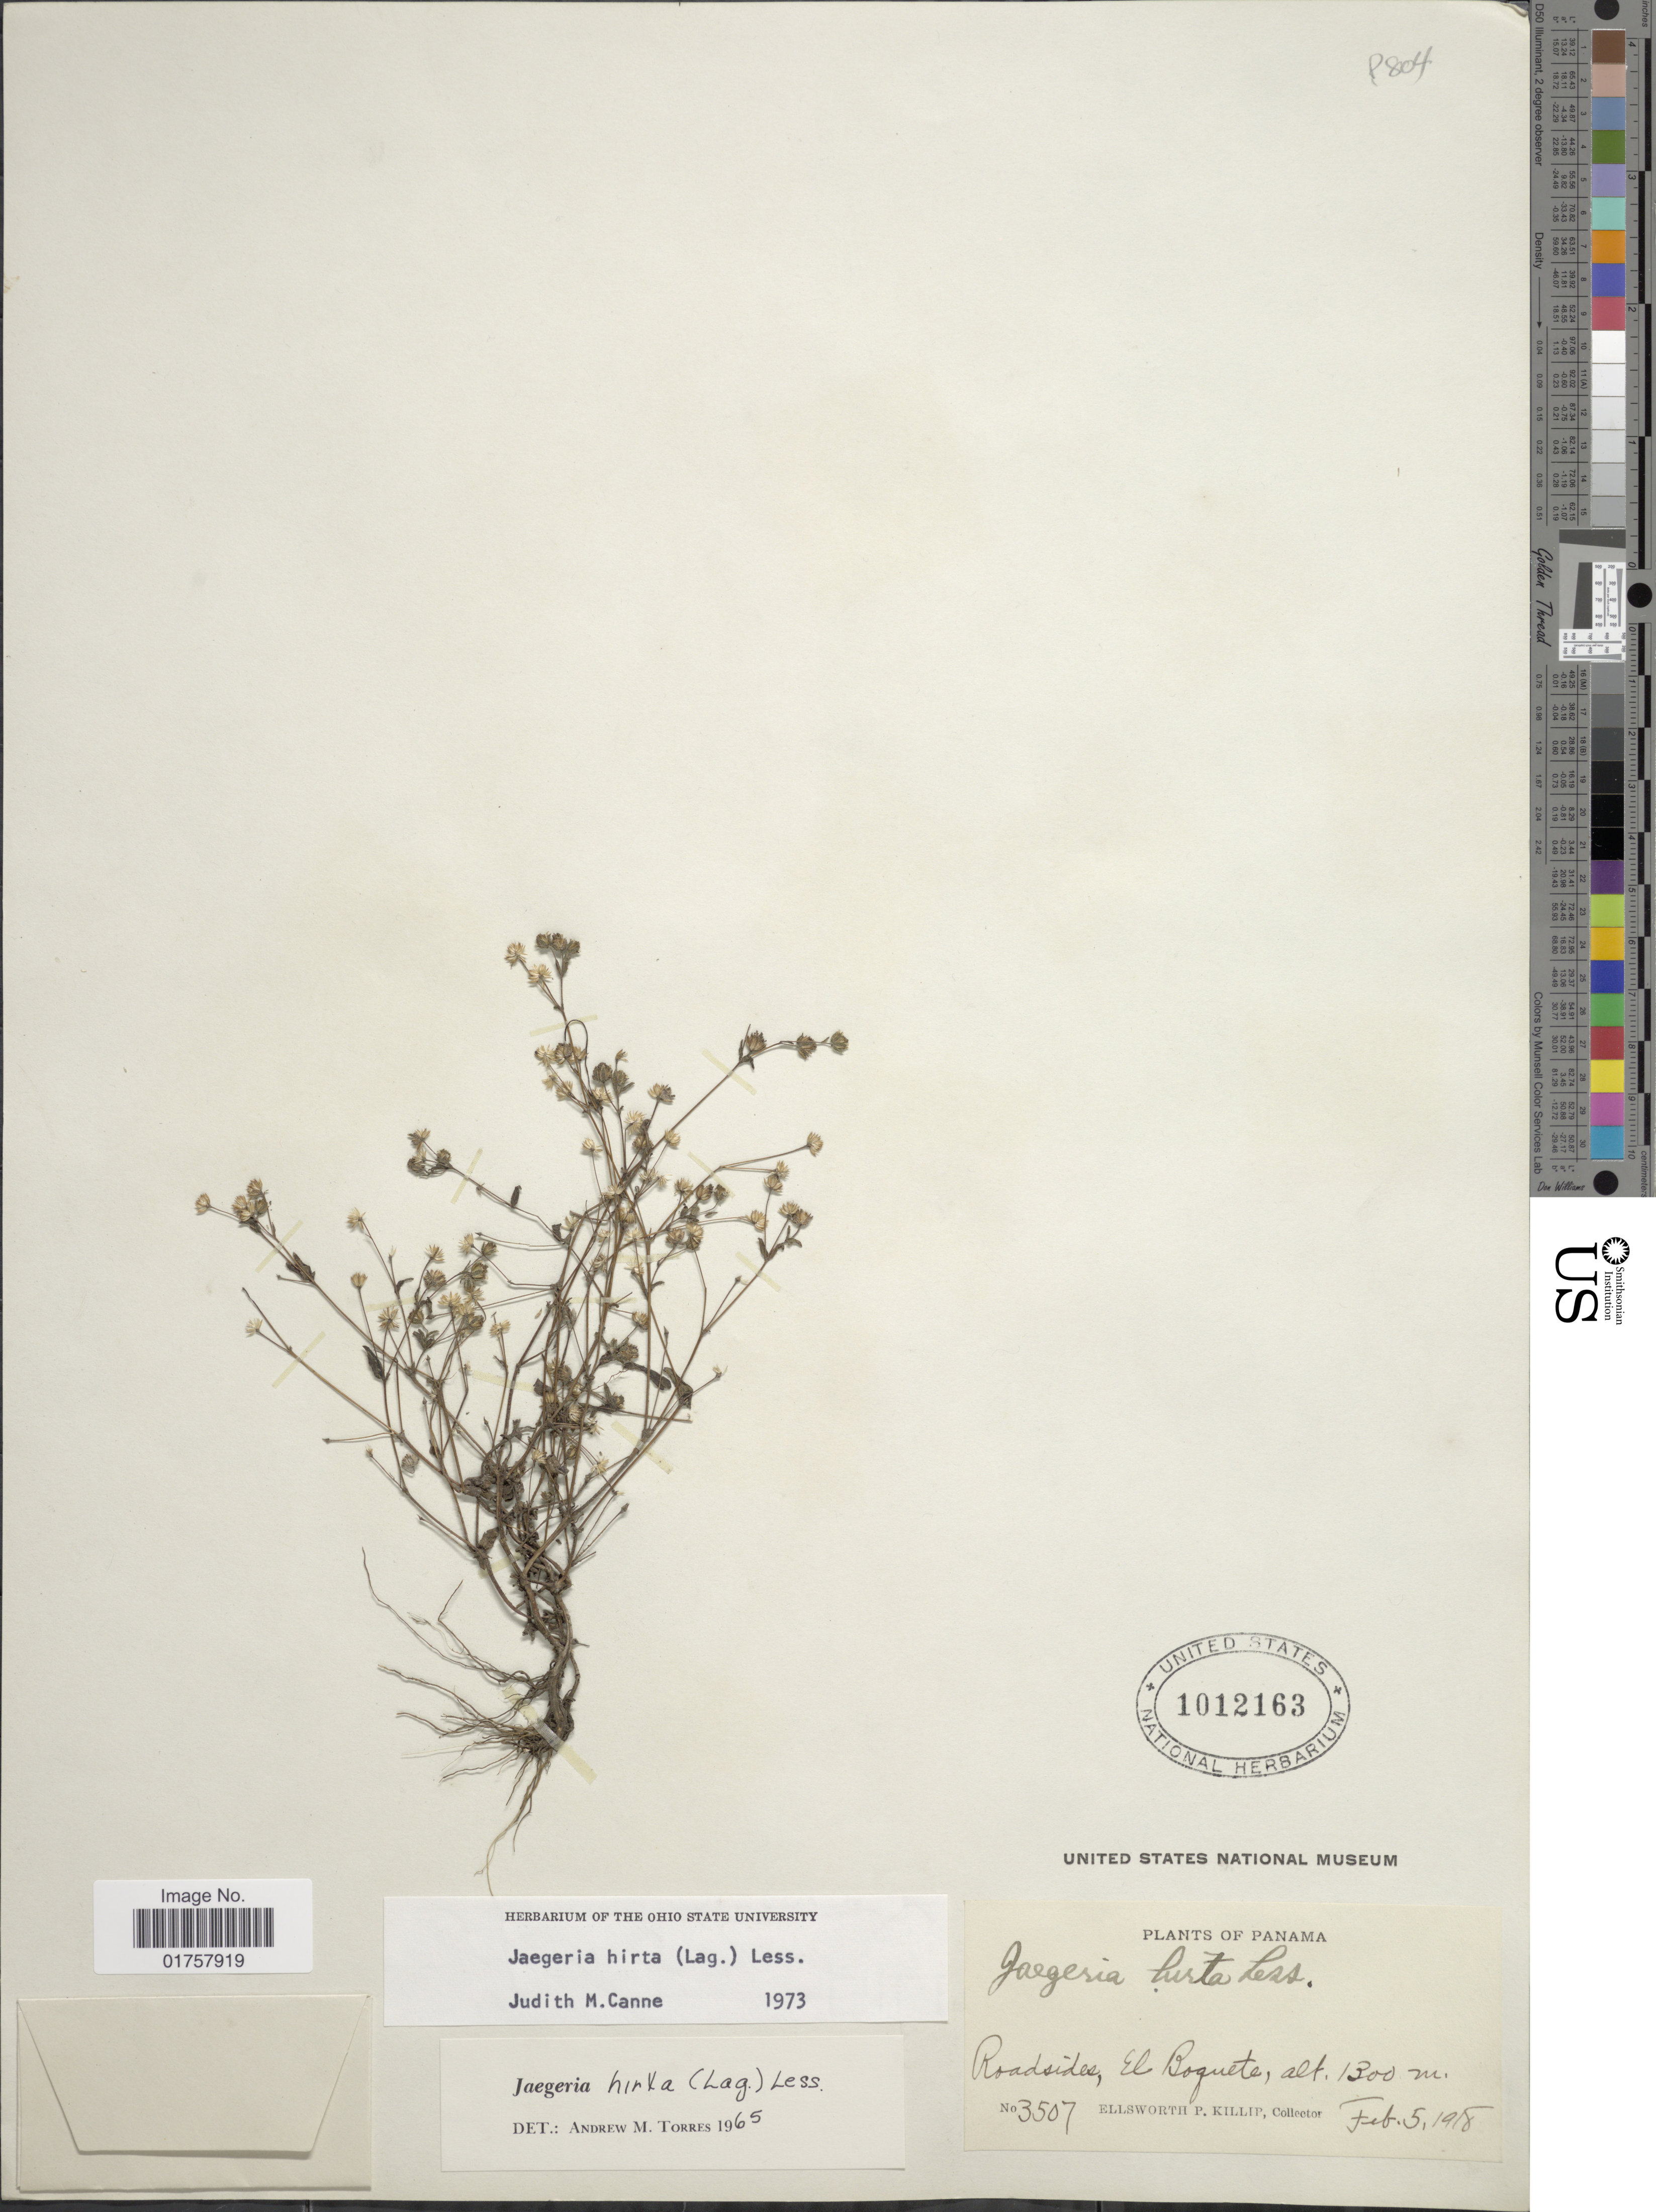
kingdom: Plantae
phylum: Tracheophyta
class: Magnoliopsida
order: Asterales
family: Asteraceae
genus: Jaegeria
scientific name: Jaegeria hirta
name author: (Lag.) Less.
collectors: E. P. Killip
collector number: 3507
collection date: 1918-02-05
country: Panama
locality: Roadsides, El Boquete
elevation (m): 1300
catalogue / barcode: US 1012163